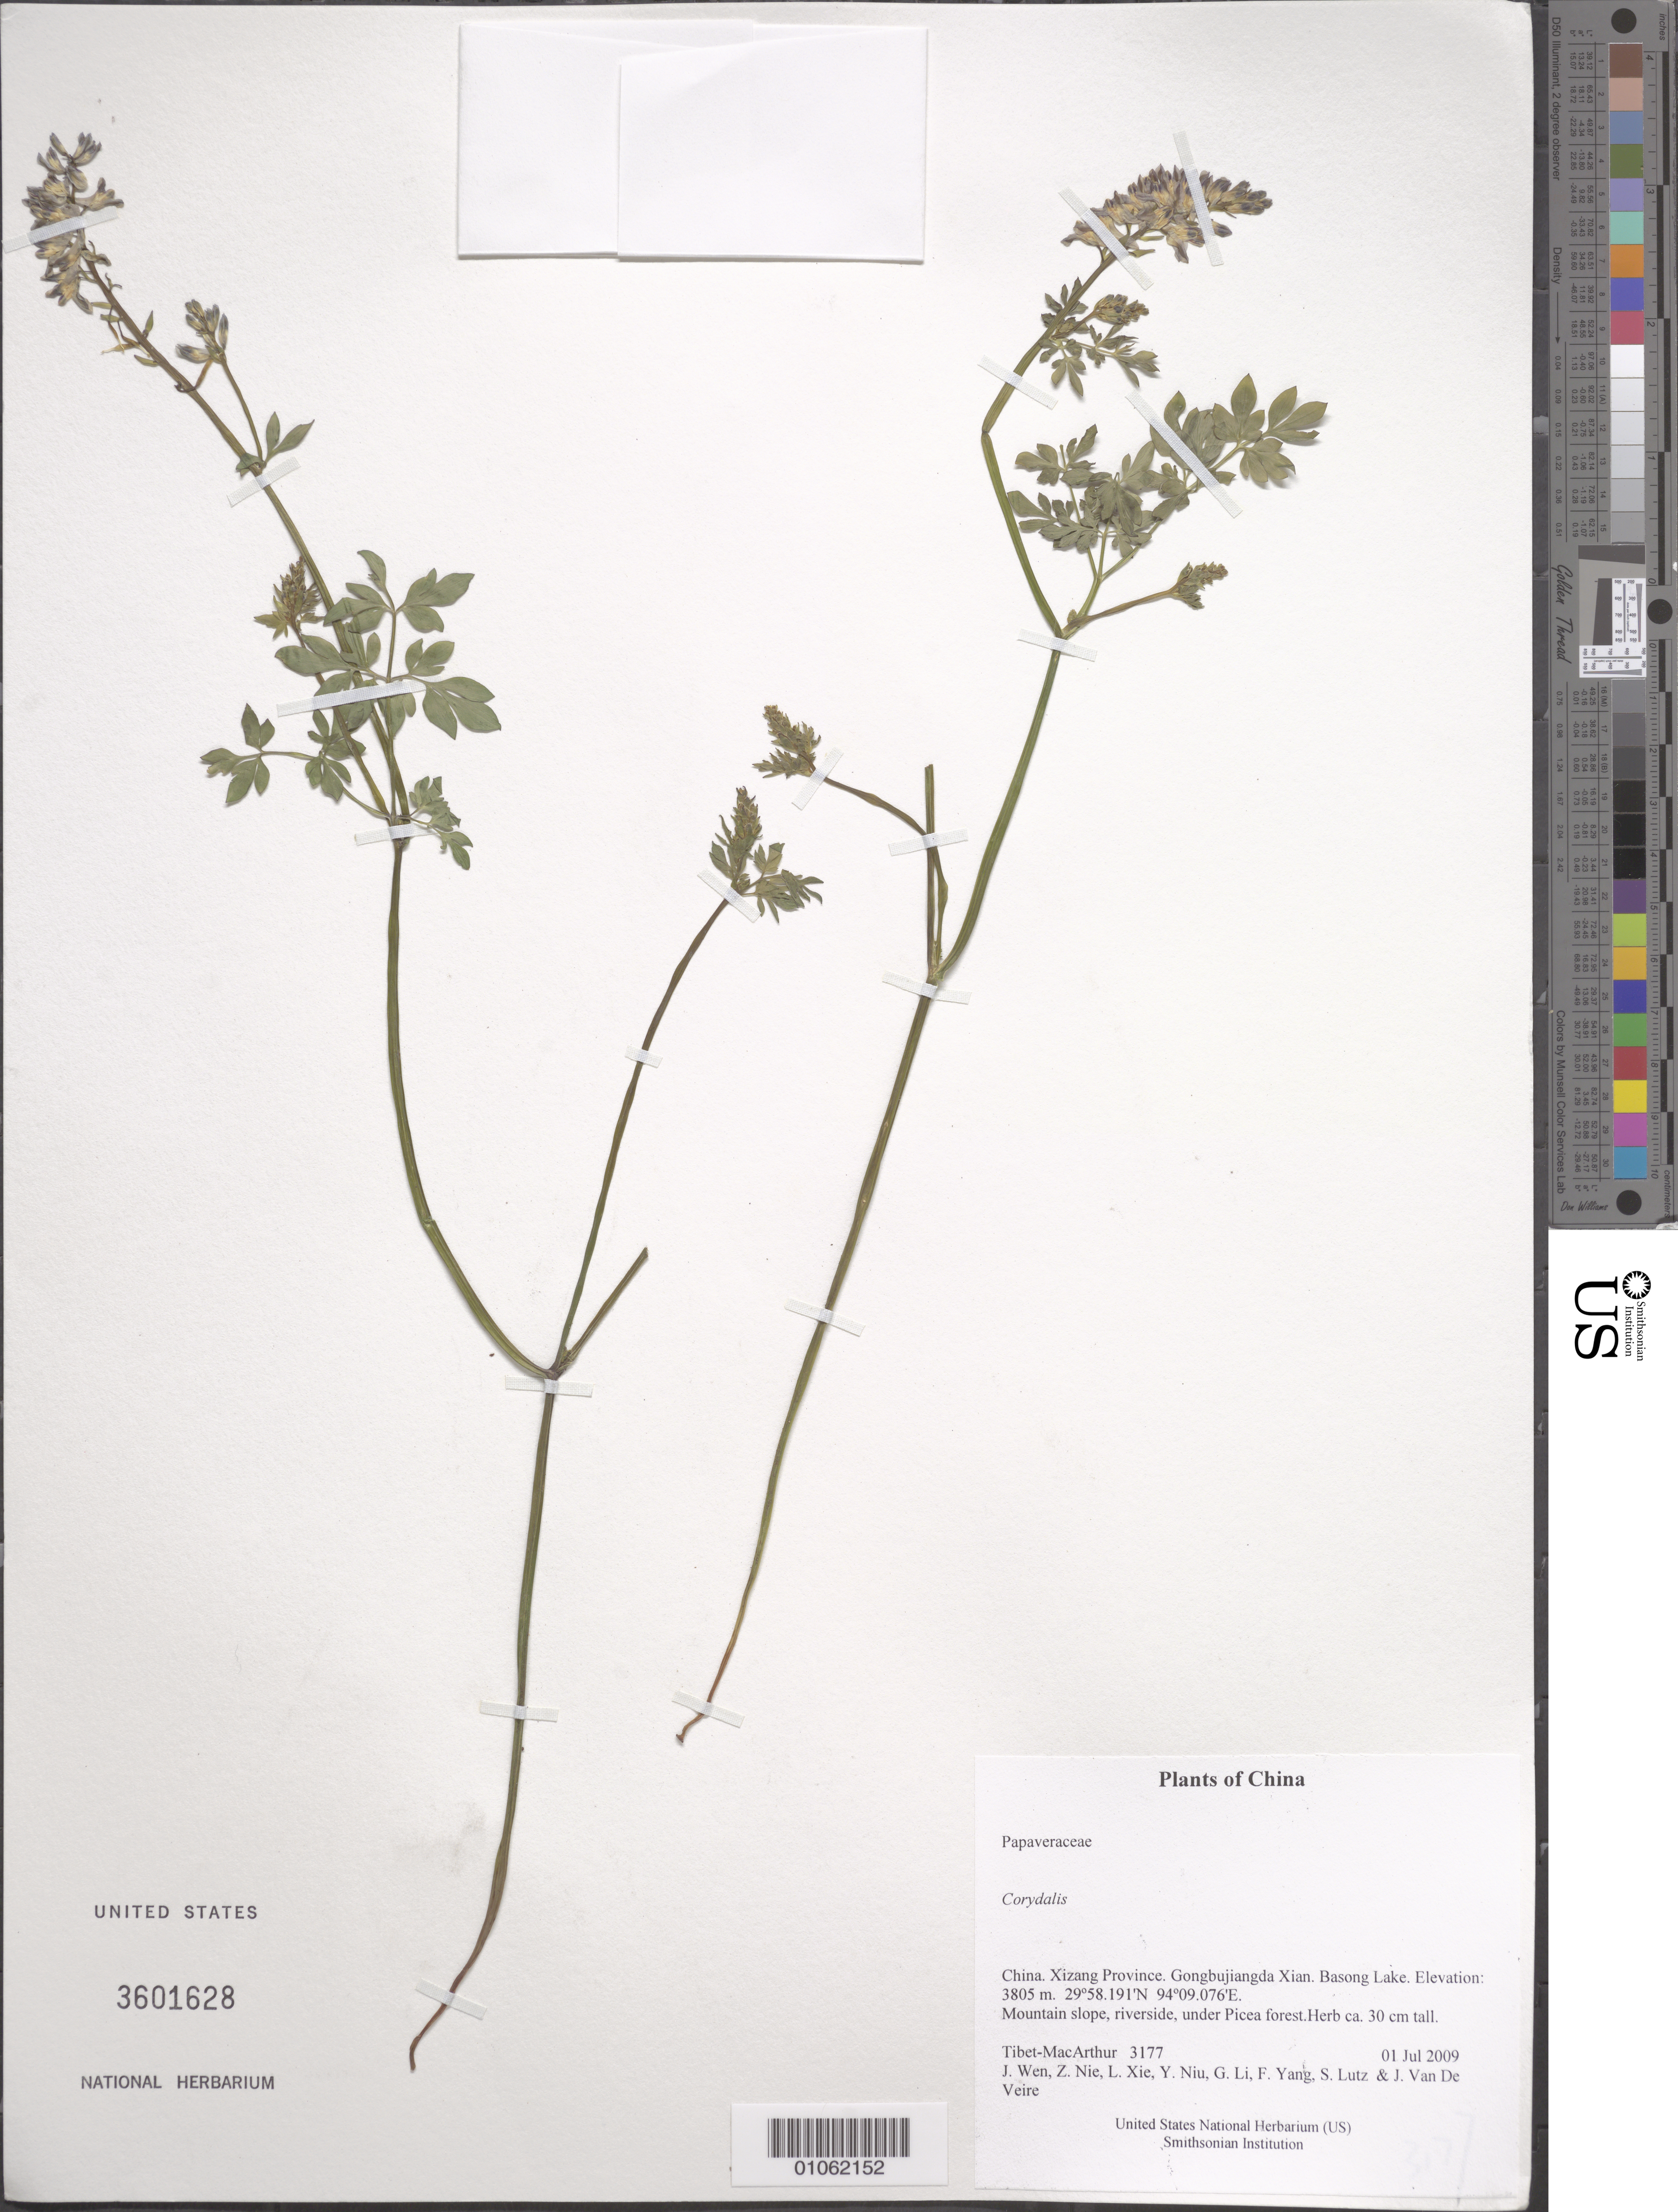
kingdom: Plantae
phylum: Tracheophyta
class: Magnoliopsida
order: Ranunculales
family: Papaveraceae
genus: Corydalis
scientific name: Corydalis sp.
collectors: Tibet-MacArthur, J. Wen, Z. Nie, L. Xie, Y. Niu, G. Li, F. Yang, S. Lutz & J. Van De Veire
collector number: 3177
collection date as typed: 01 Jul 2009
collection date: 2009-07-01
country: China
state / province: Xizang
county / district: Gongbujiangda Xian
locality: Basong Lake.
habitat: Mountain slope, riverside, under Picea forest.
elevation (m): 3805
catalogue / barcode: US 3601628